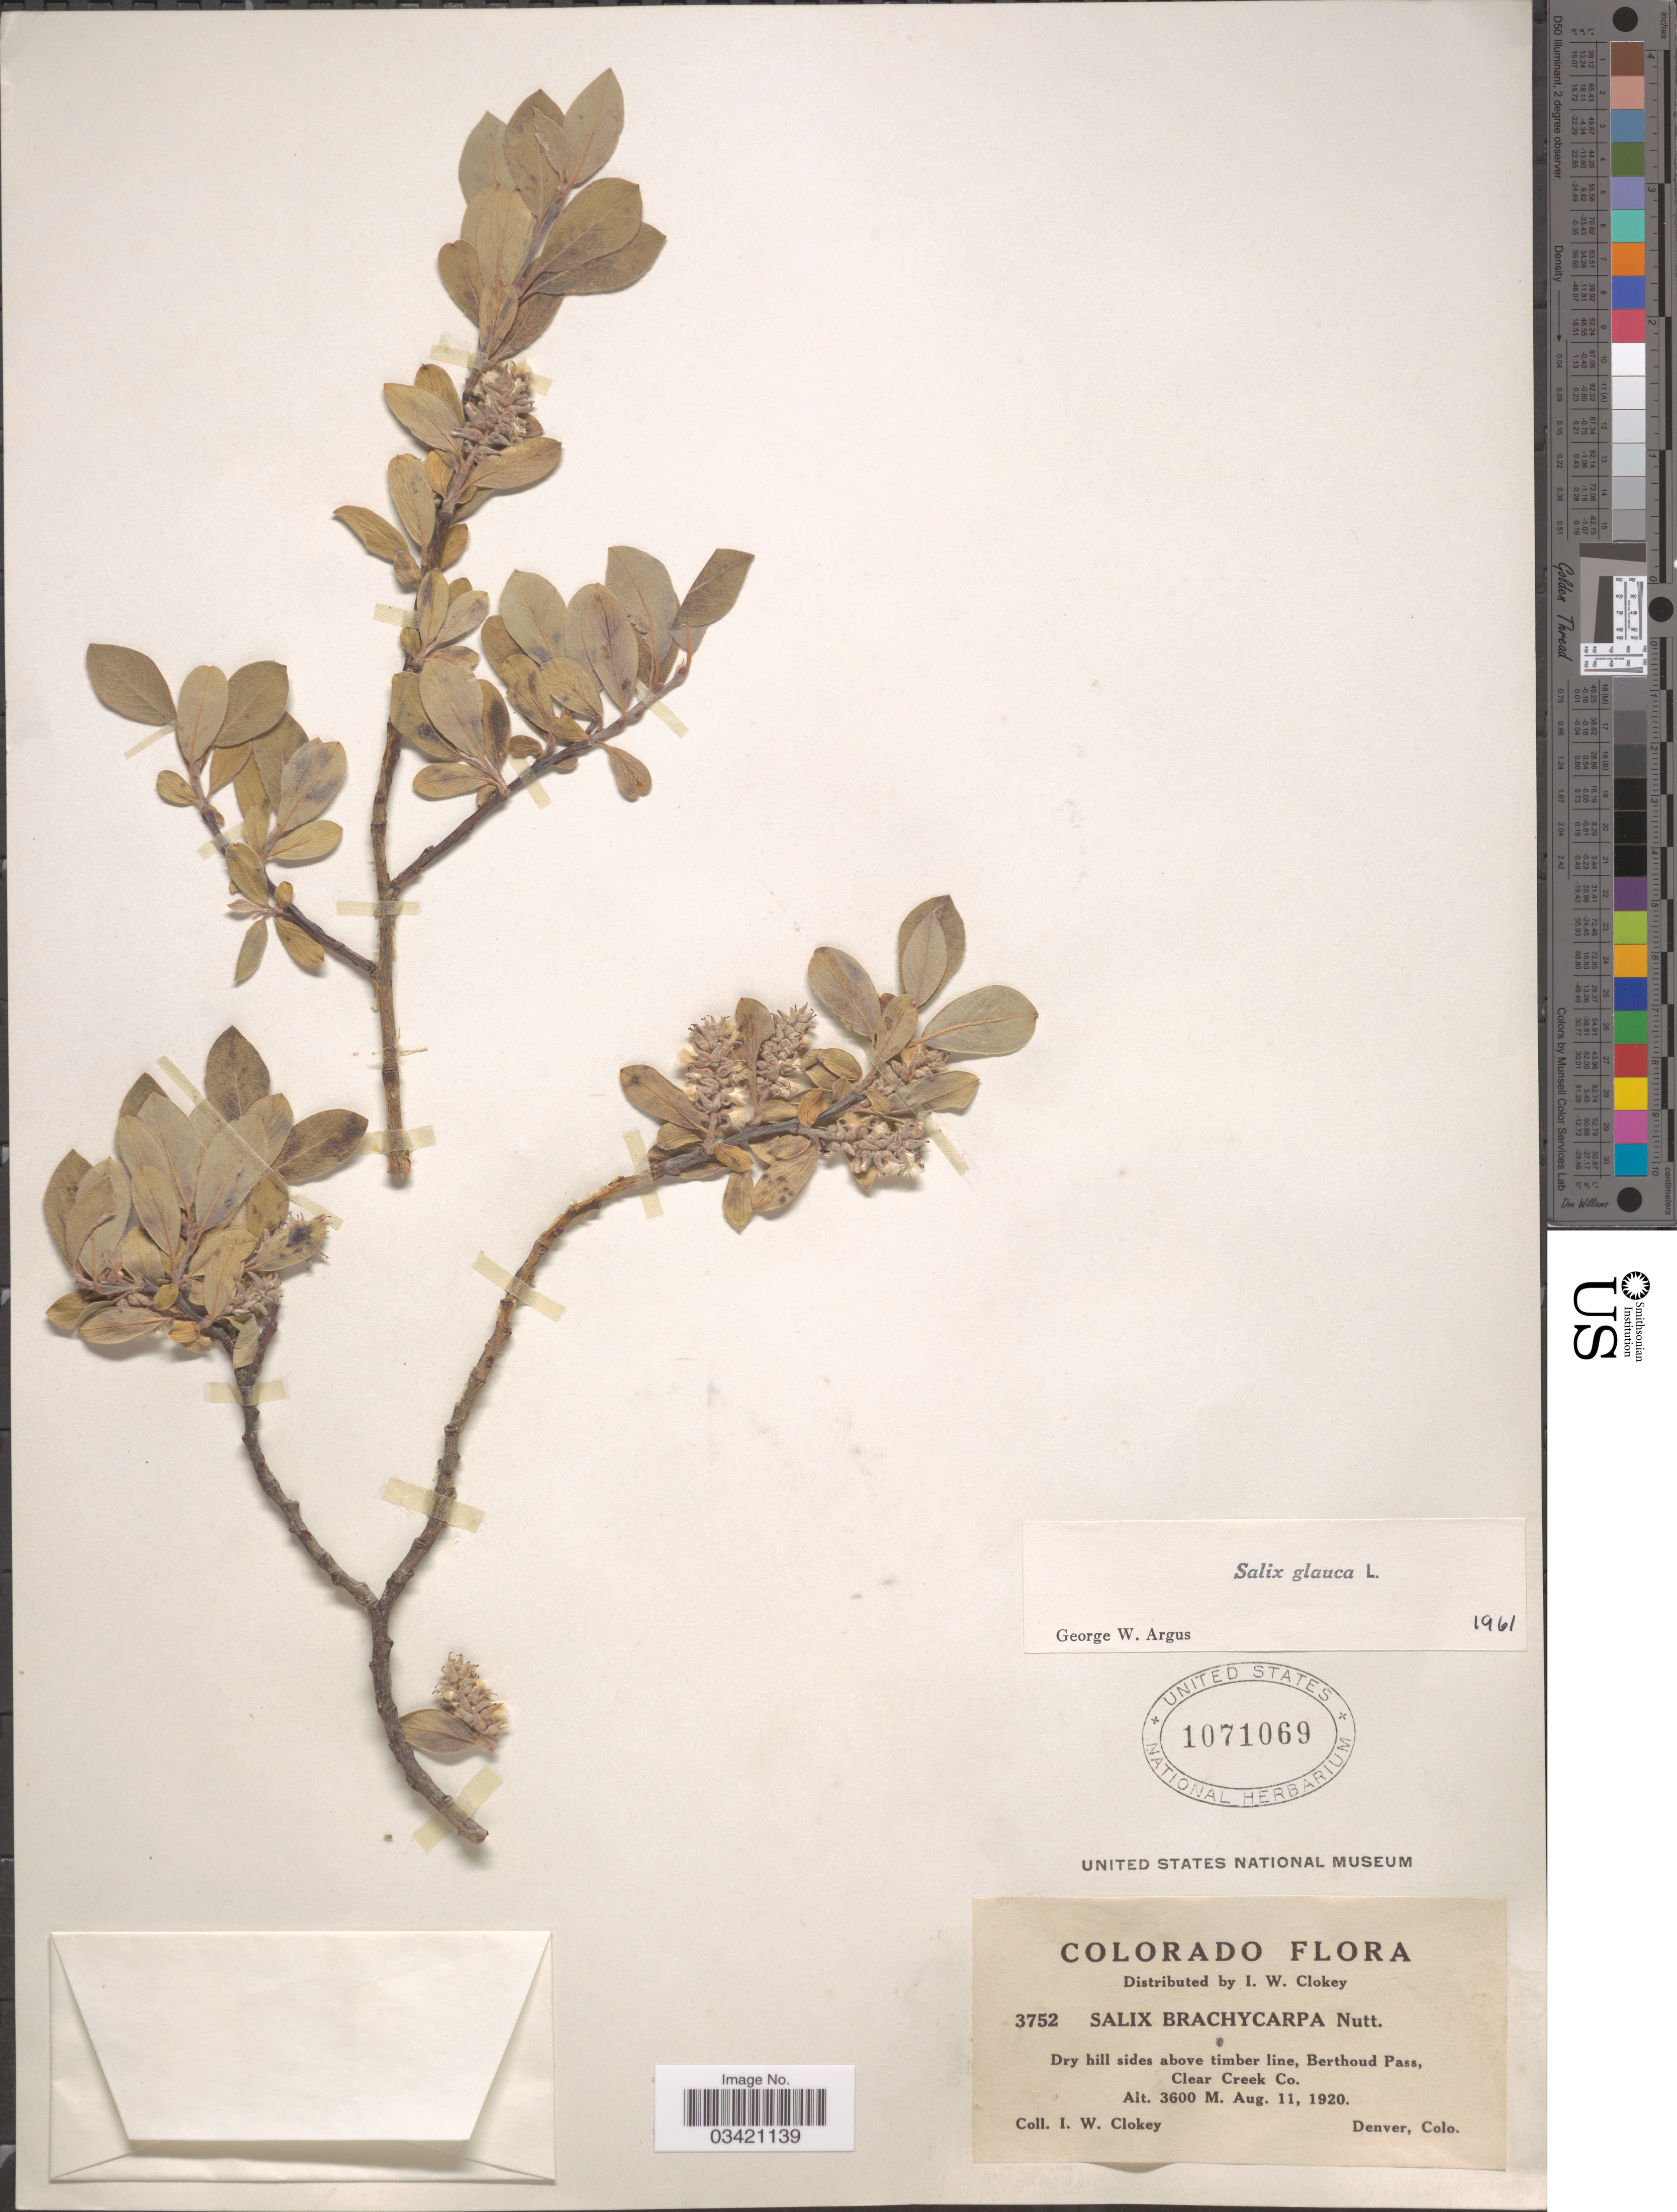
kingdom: Plantae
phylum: Tracheophyta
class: Magnoliopsida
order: Malpighiales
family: Salicaceae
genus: Salix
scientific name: Salix glauca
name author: L.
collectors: I. W. Clokey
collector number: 3752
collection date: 1920-08-11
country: United States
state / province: Colorado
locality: Dry hill sides above timber line, Berthoud Pass, Clear Creek Co.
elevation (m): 3600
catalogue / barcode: US 1071069